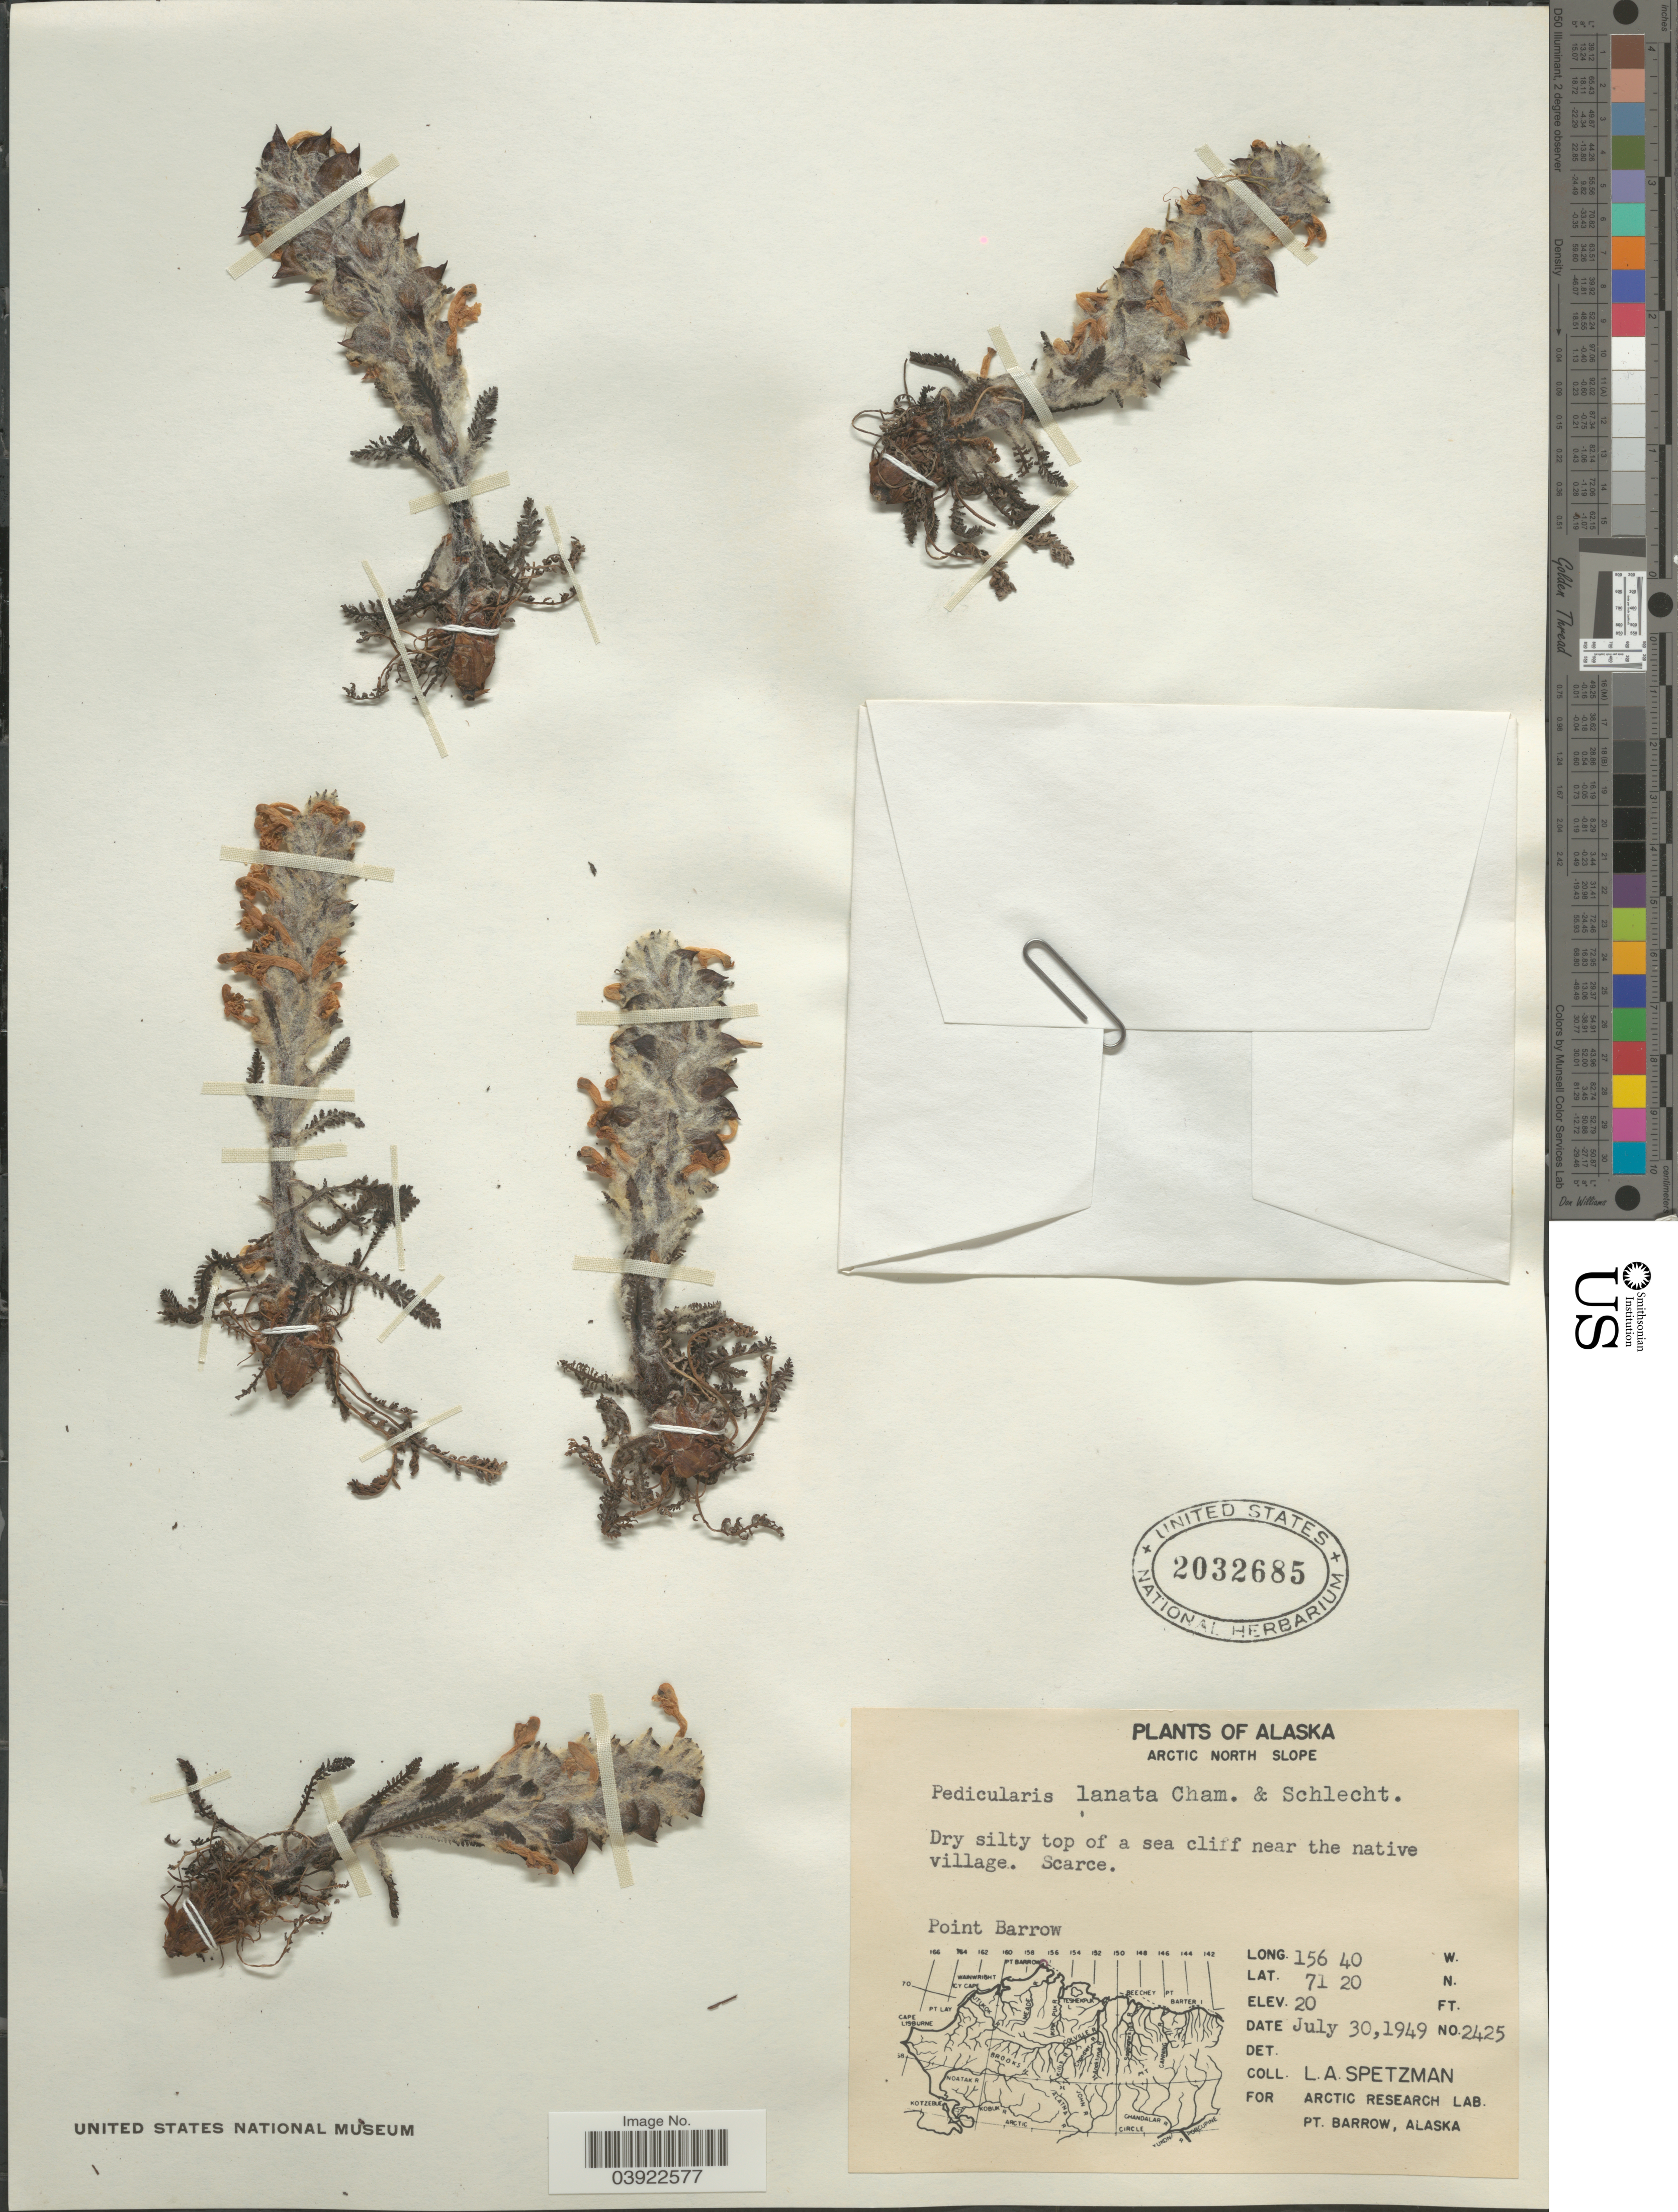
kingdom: Plantae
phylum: Tracheophyta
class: Magnoliopsida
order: Lamiales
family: Orobanchaceae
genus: Pedicularis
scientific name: Pedicularis lanata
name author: Willd. ex Cham. & Schltdl.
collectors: L. Spetzman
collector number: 2425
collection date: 1949-07-30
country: United States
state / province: Alaska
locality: Arctic North Slope. Near the native village. Point Barrow.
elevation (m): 6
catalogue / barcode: US 2032685